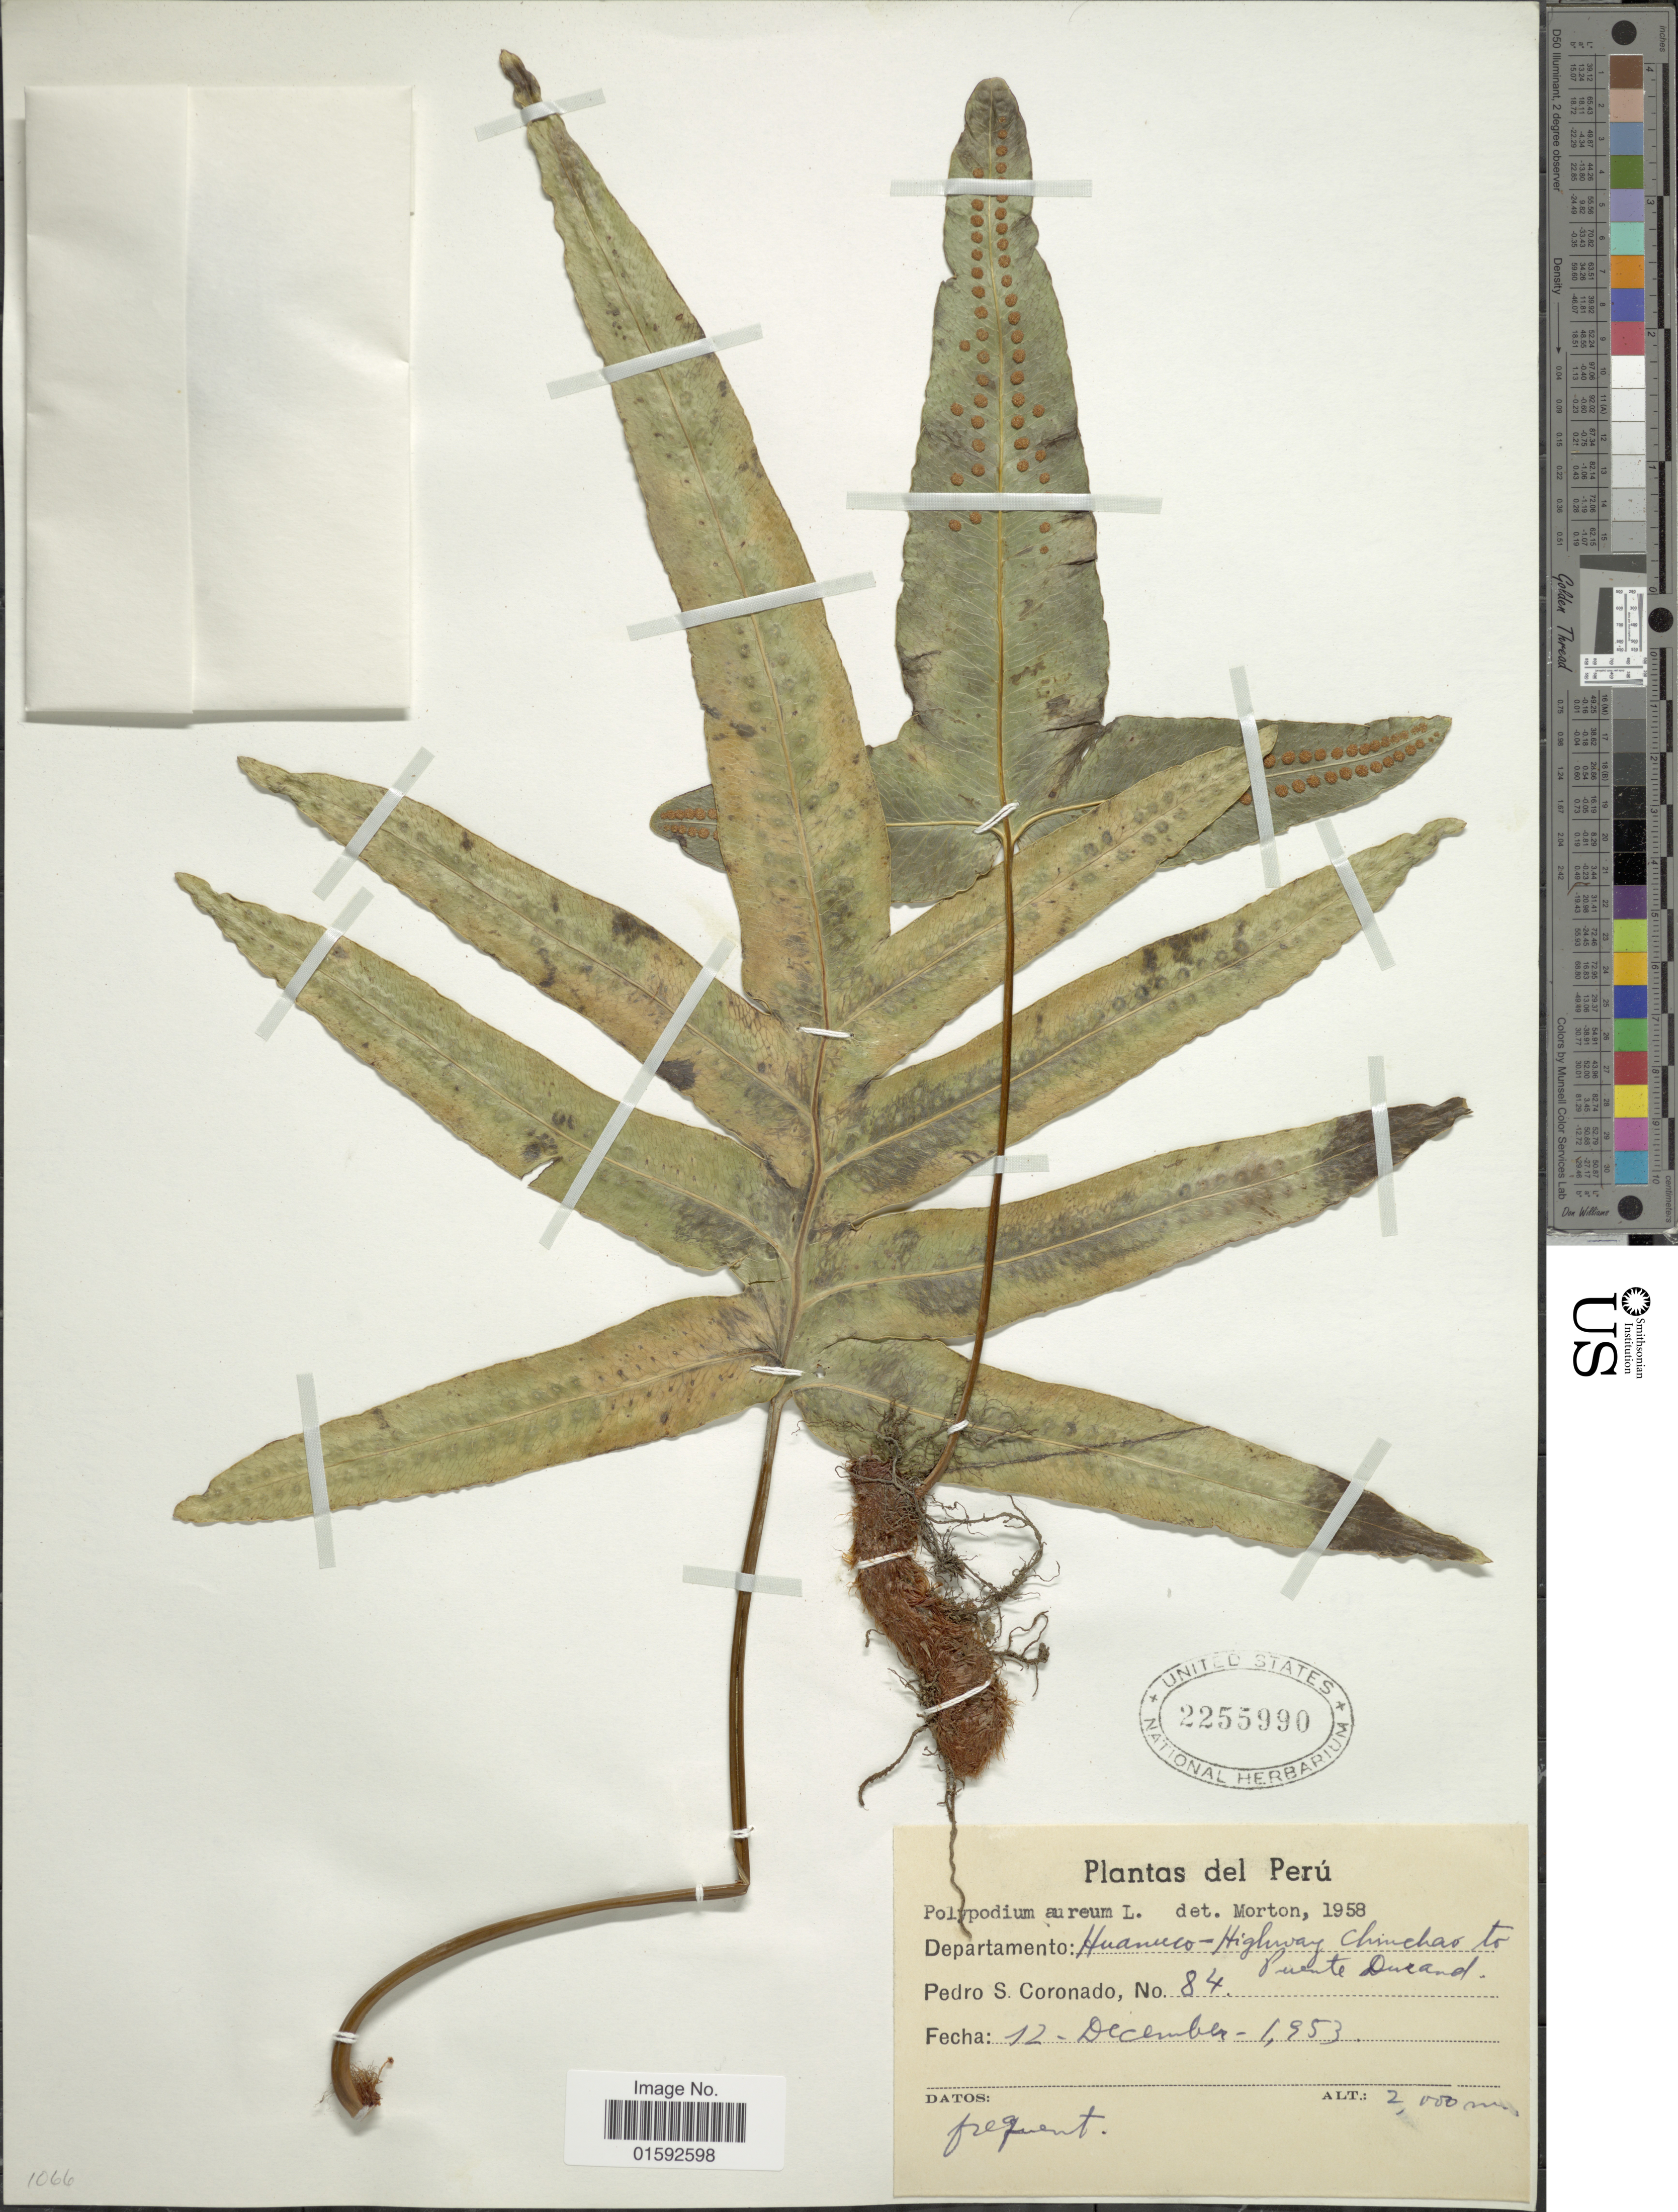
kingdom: Plantae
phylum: Tracheophyta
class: Polypodiopsida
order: Polypodiales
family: Polypodiaceae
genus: Phlebodium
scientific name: Phlebodium pseudoaureum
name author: (Cav.) Lellinger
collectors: P. Coronado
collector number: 84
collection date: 1953-12-12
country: Peru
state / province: Huánuco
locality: Highway Chinchao to Puente Durand, Departamento Huánuco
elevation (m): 2000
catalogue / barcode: US 255990